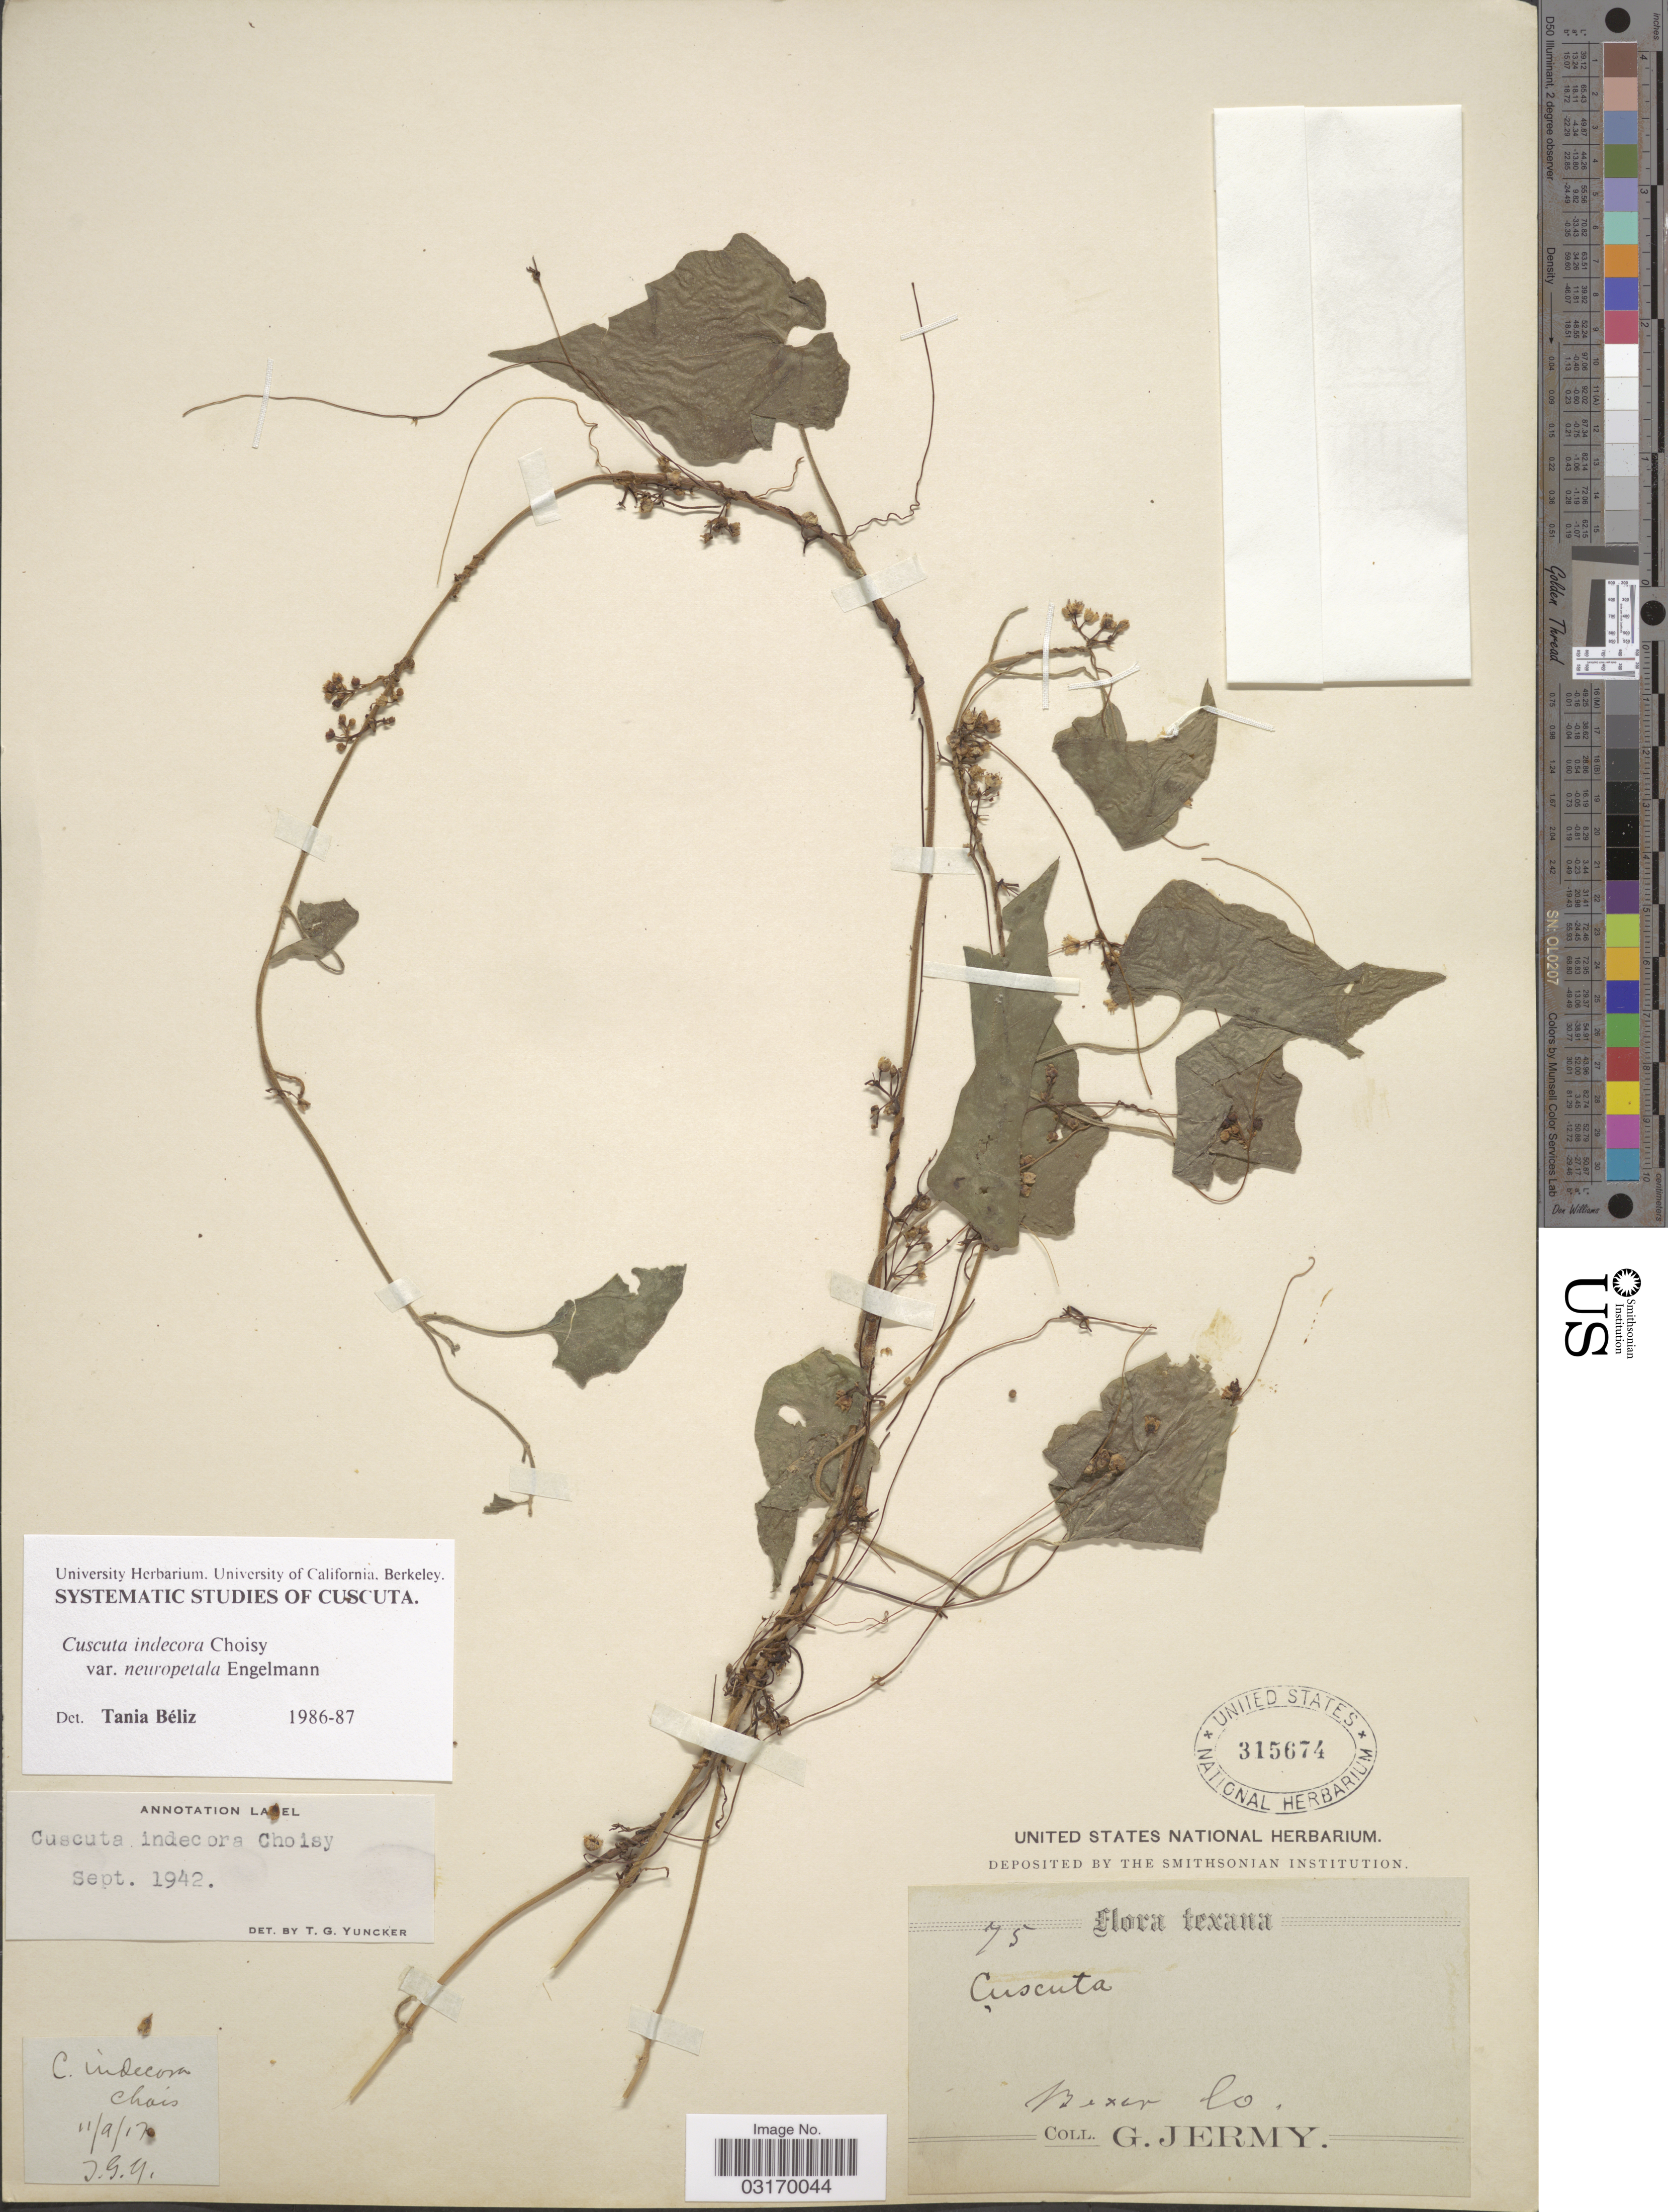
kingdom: Plantae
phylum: Tracheophyta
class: Magnoliopsida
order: Solanales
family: Convolvulaceae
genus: Cuscuta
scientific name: Cuscuta indecora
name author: Choisy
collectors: G. Jermy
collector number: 75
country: United States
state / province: Texas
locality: Bexar Co.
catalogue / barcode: US 315674